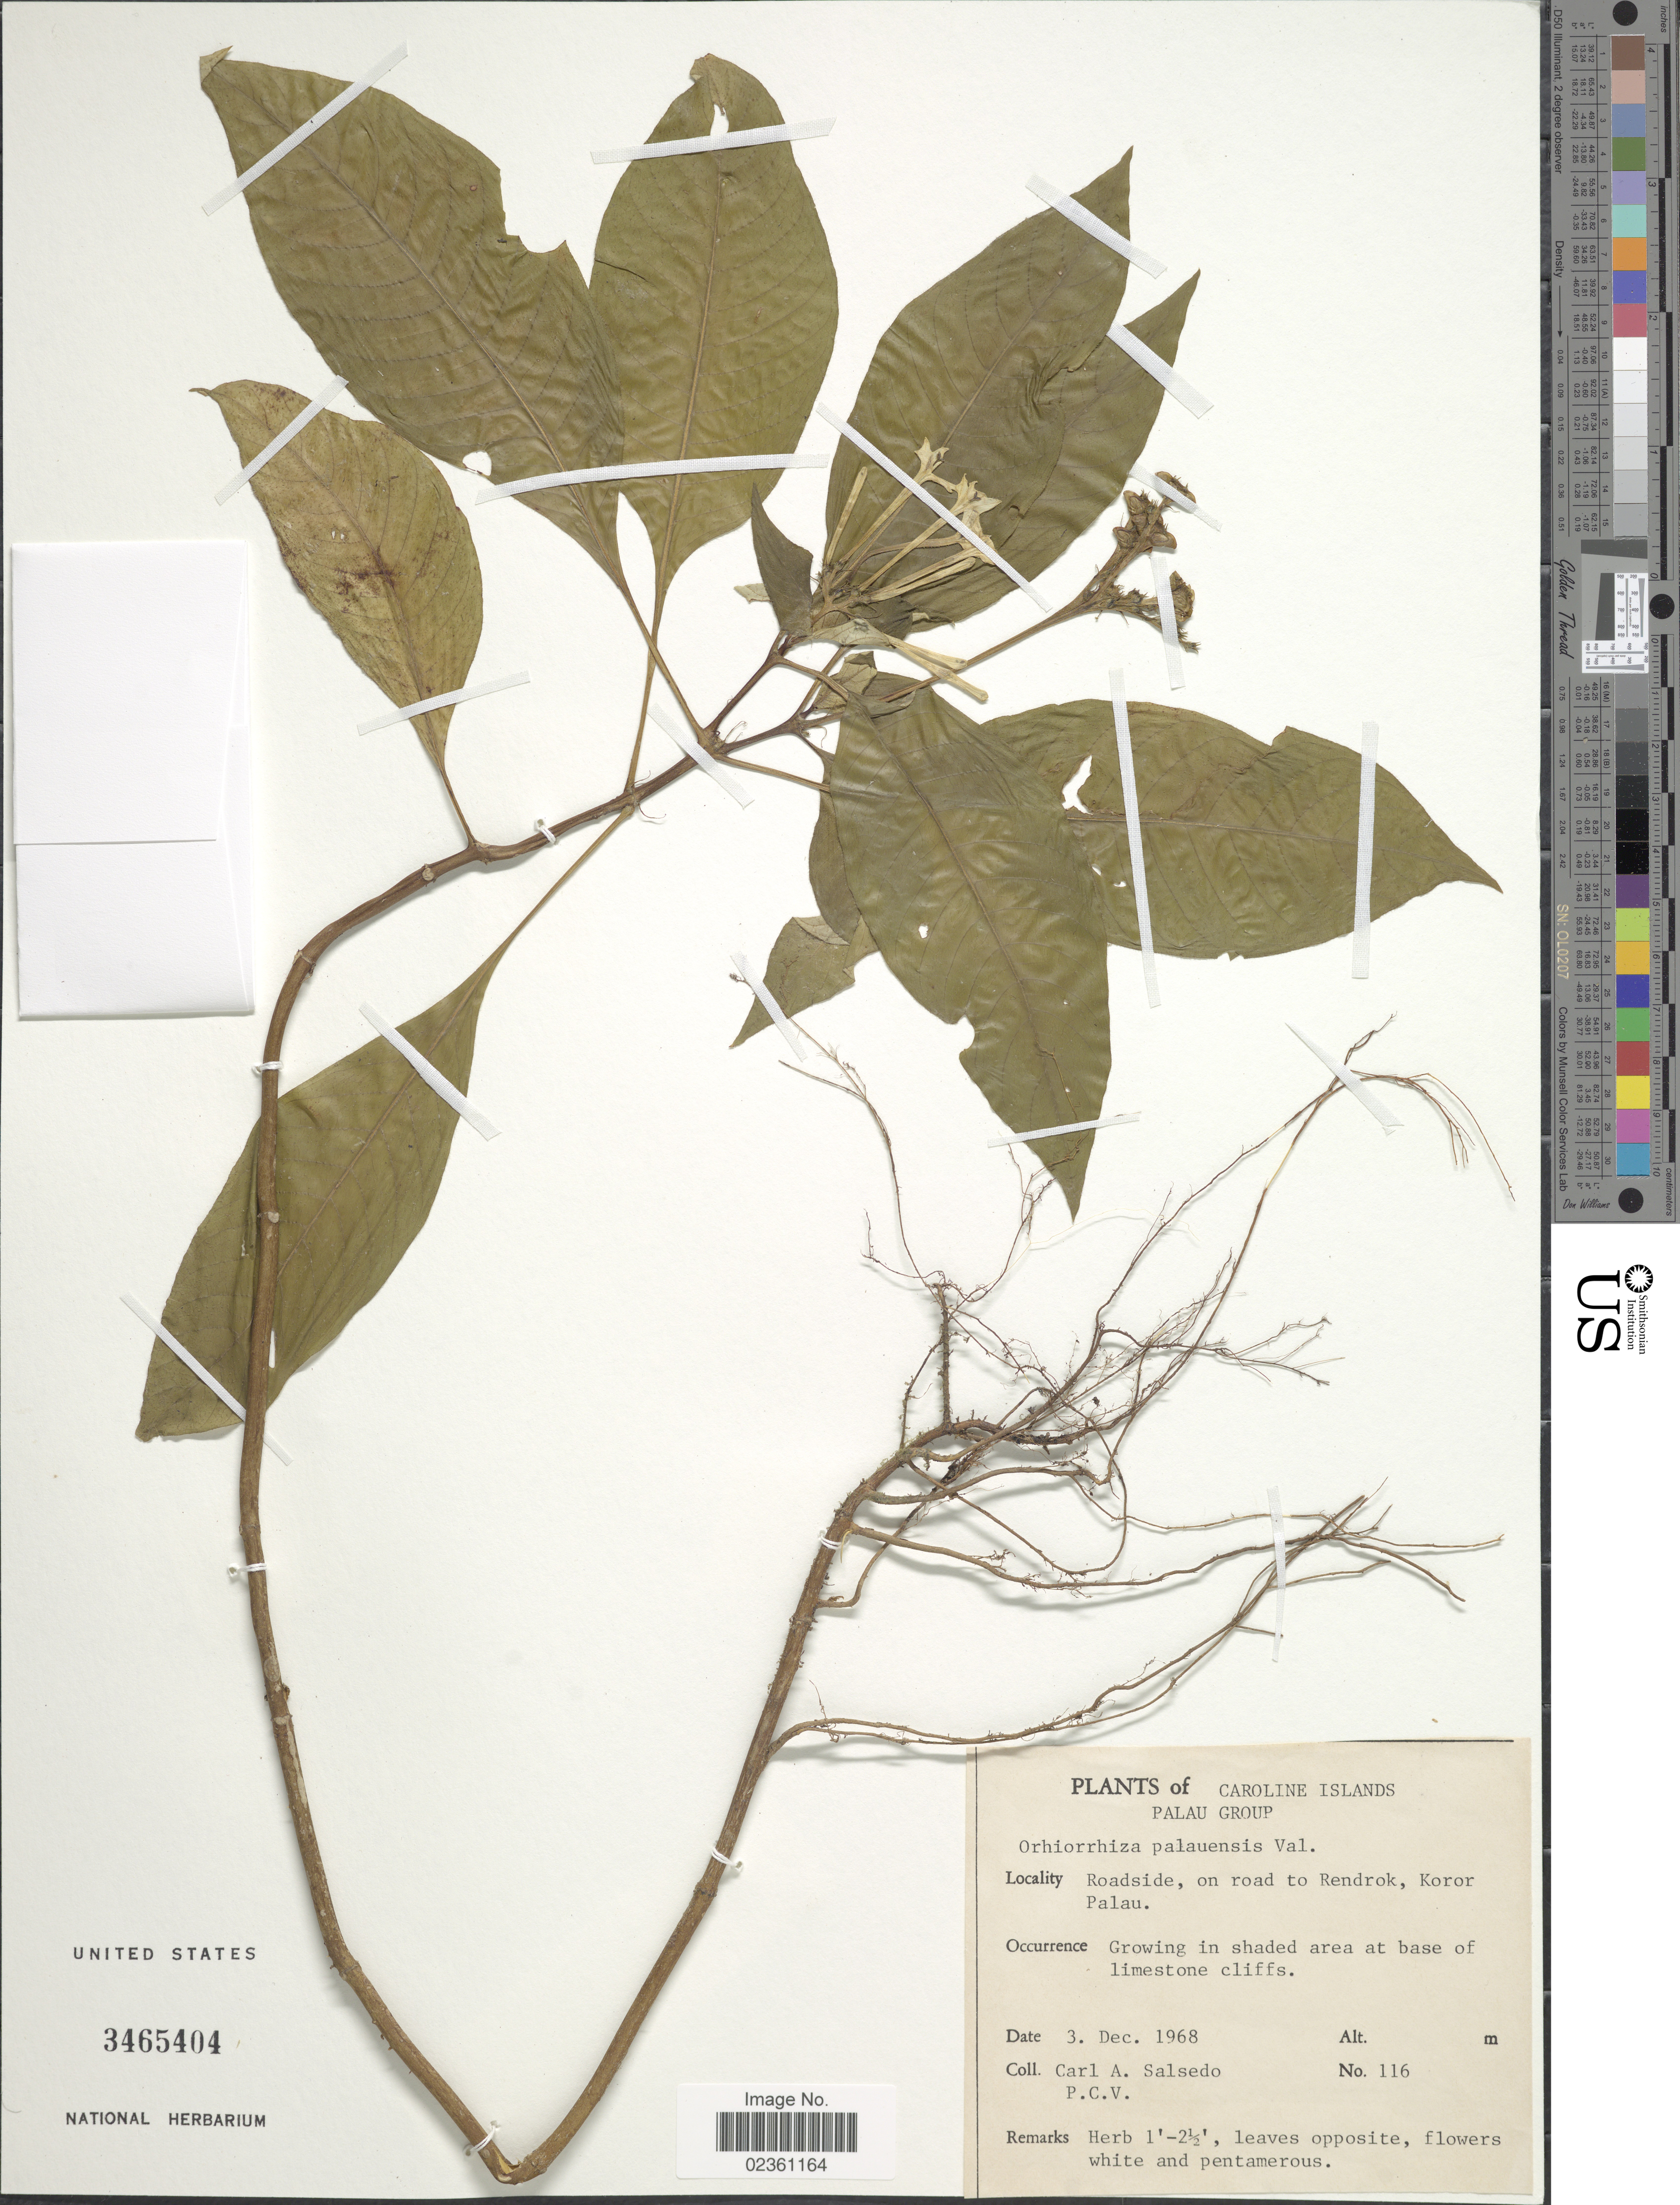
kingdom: Plantae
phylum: Tracheophyta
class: Magnoliopsida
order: Gentianales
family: Rubiaceae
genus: Ophiorrhiza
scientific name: Ophiorrhiza palauensis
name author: Valeton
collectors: C.A. Salsedo & P. C. V.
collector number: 116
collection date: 1968-12-03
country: Palau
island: Oreor [Koror]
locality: Roadside, on road to Rendrok, Koror Palau, Growing in shaded area at base of limestone cliffs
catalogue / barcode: US 3465404